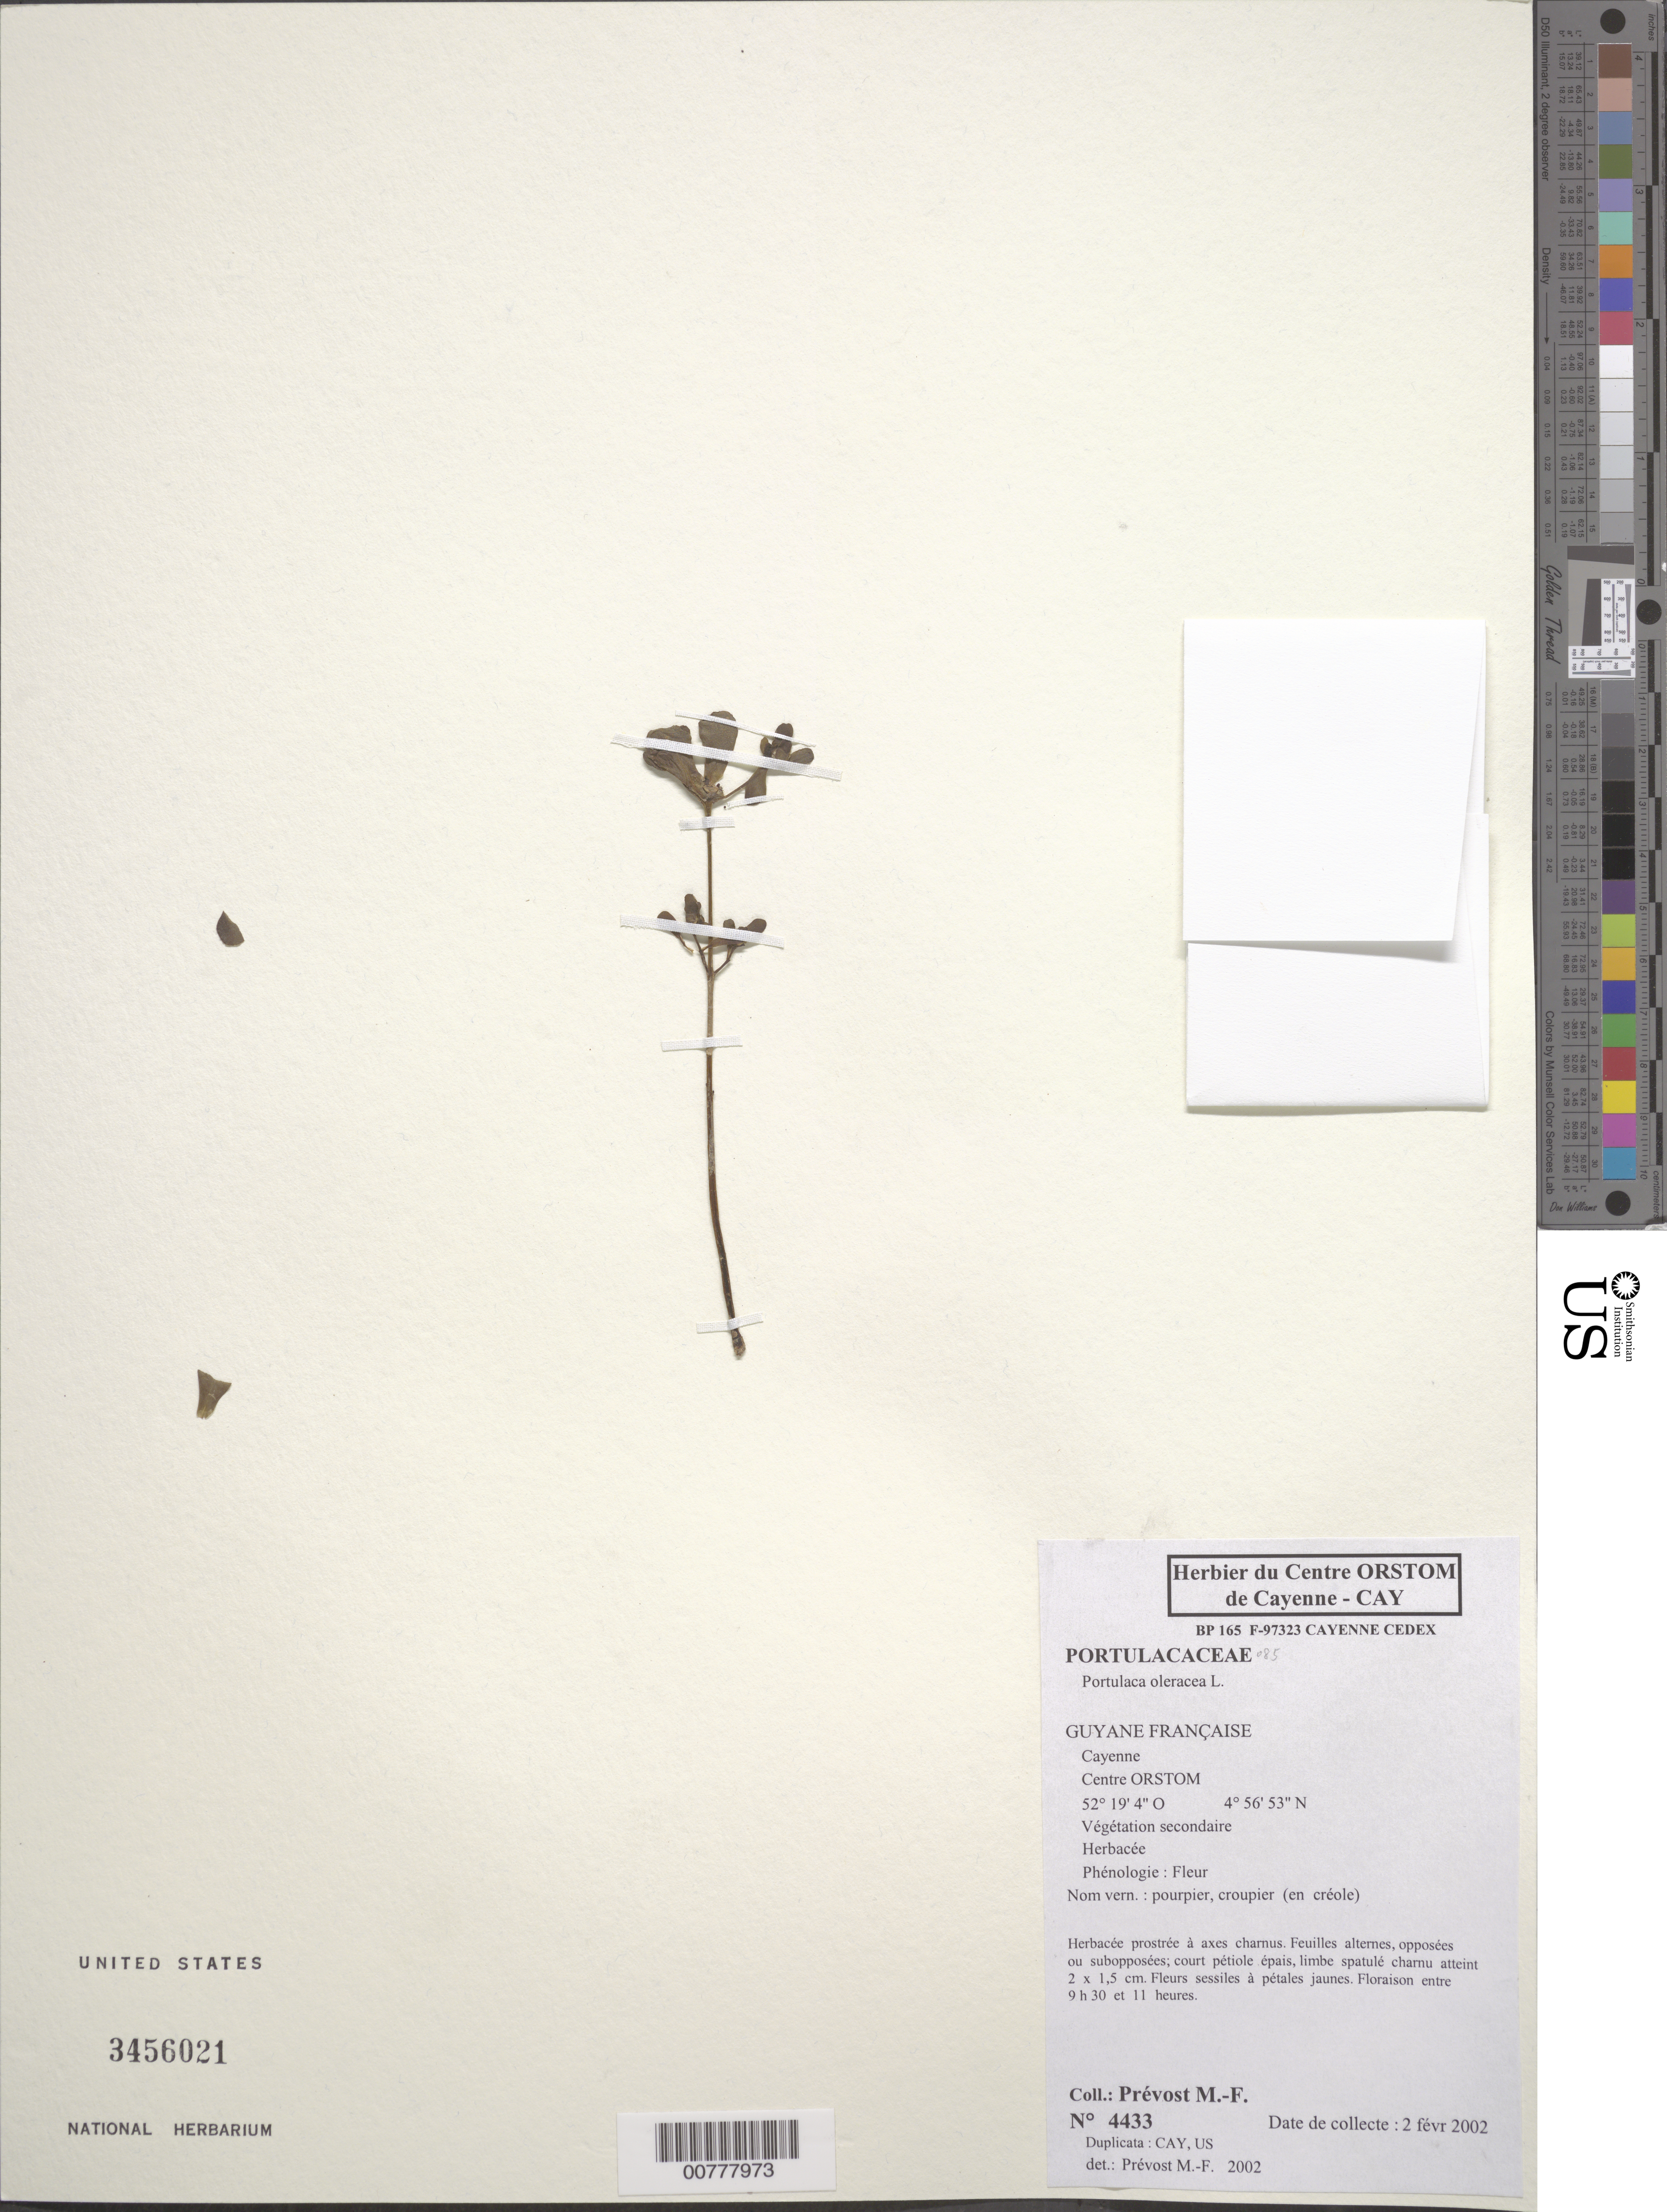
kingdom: Plantae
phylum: Tracheophyta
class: Magnoliopsida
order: Caryophyllales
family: Portulacaceae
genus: Portulaca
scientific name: Portulaca oleracea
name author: L.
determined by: Prévost, M.-F.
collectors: M.-F. Prévost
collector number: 4433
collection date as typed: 2-Feb-02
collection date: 2002-02-02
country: French Guiana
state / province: Cayenne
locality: Cayenne Centre ORSTOM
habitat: Végétation secondaire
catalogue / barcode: US 3456021